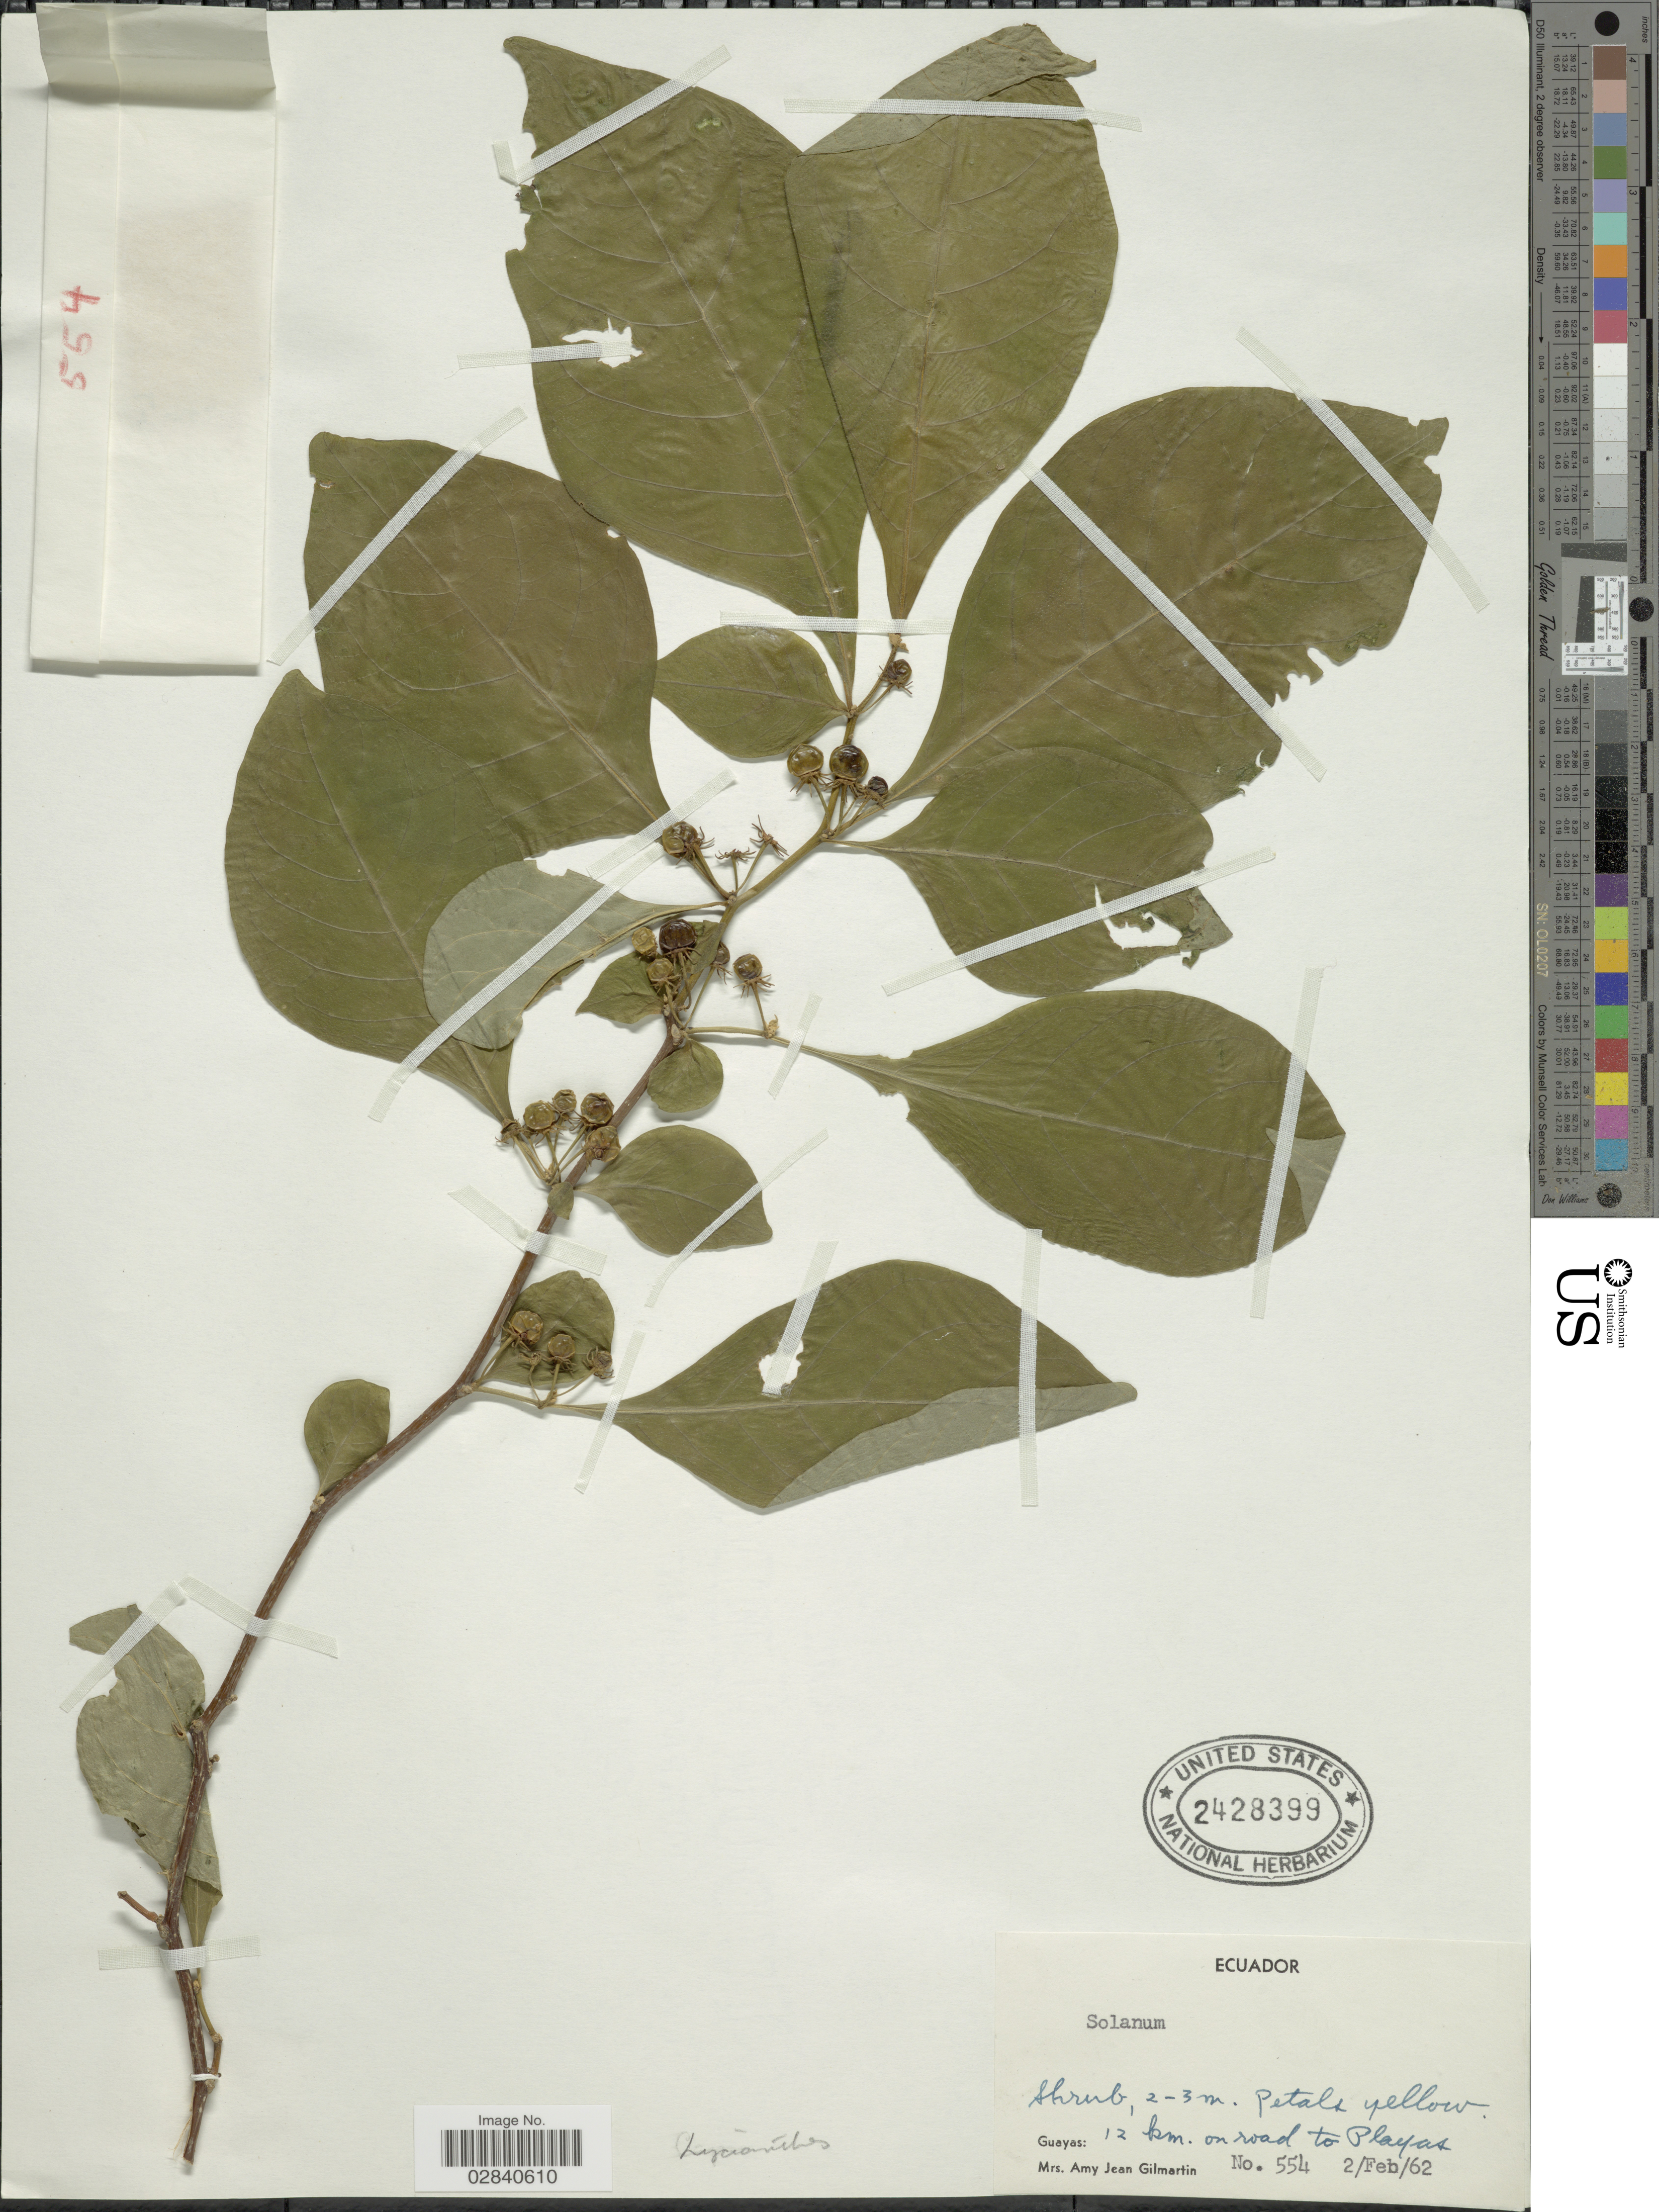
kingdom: Plantae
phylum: Tracheophyta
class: Magnoliopsida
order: Solanales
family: Solanaceae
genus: Lycianthes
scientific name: Lycianthes sp.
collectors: A. J. Gilmartin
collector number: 554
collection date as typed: Transcribed d/m/y: 2/2/62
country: Ecuador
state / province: Guayas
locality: Guayas: 12 km. on road to Playas.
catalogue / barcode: US 2428399